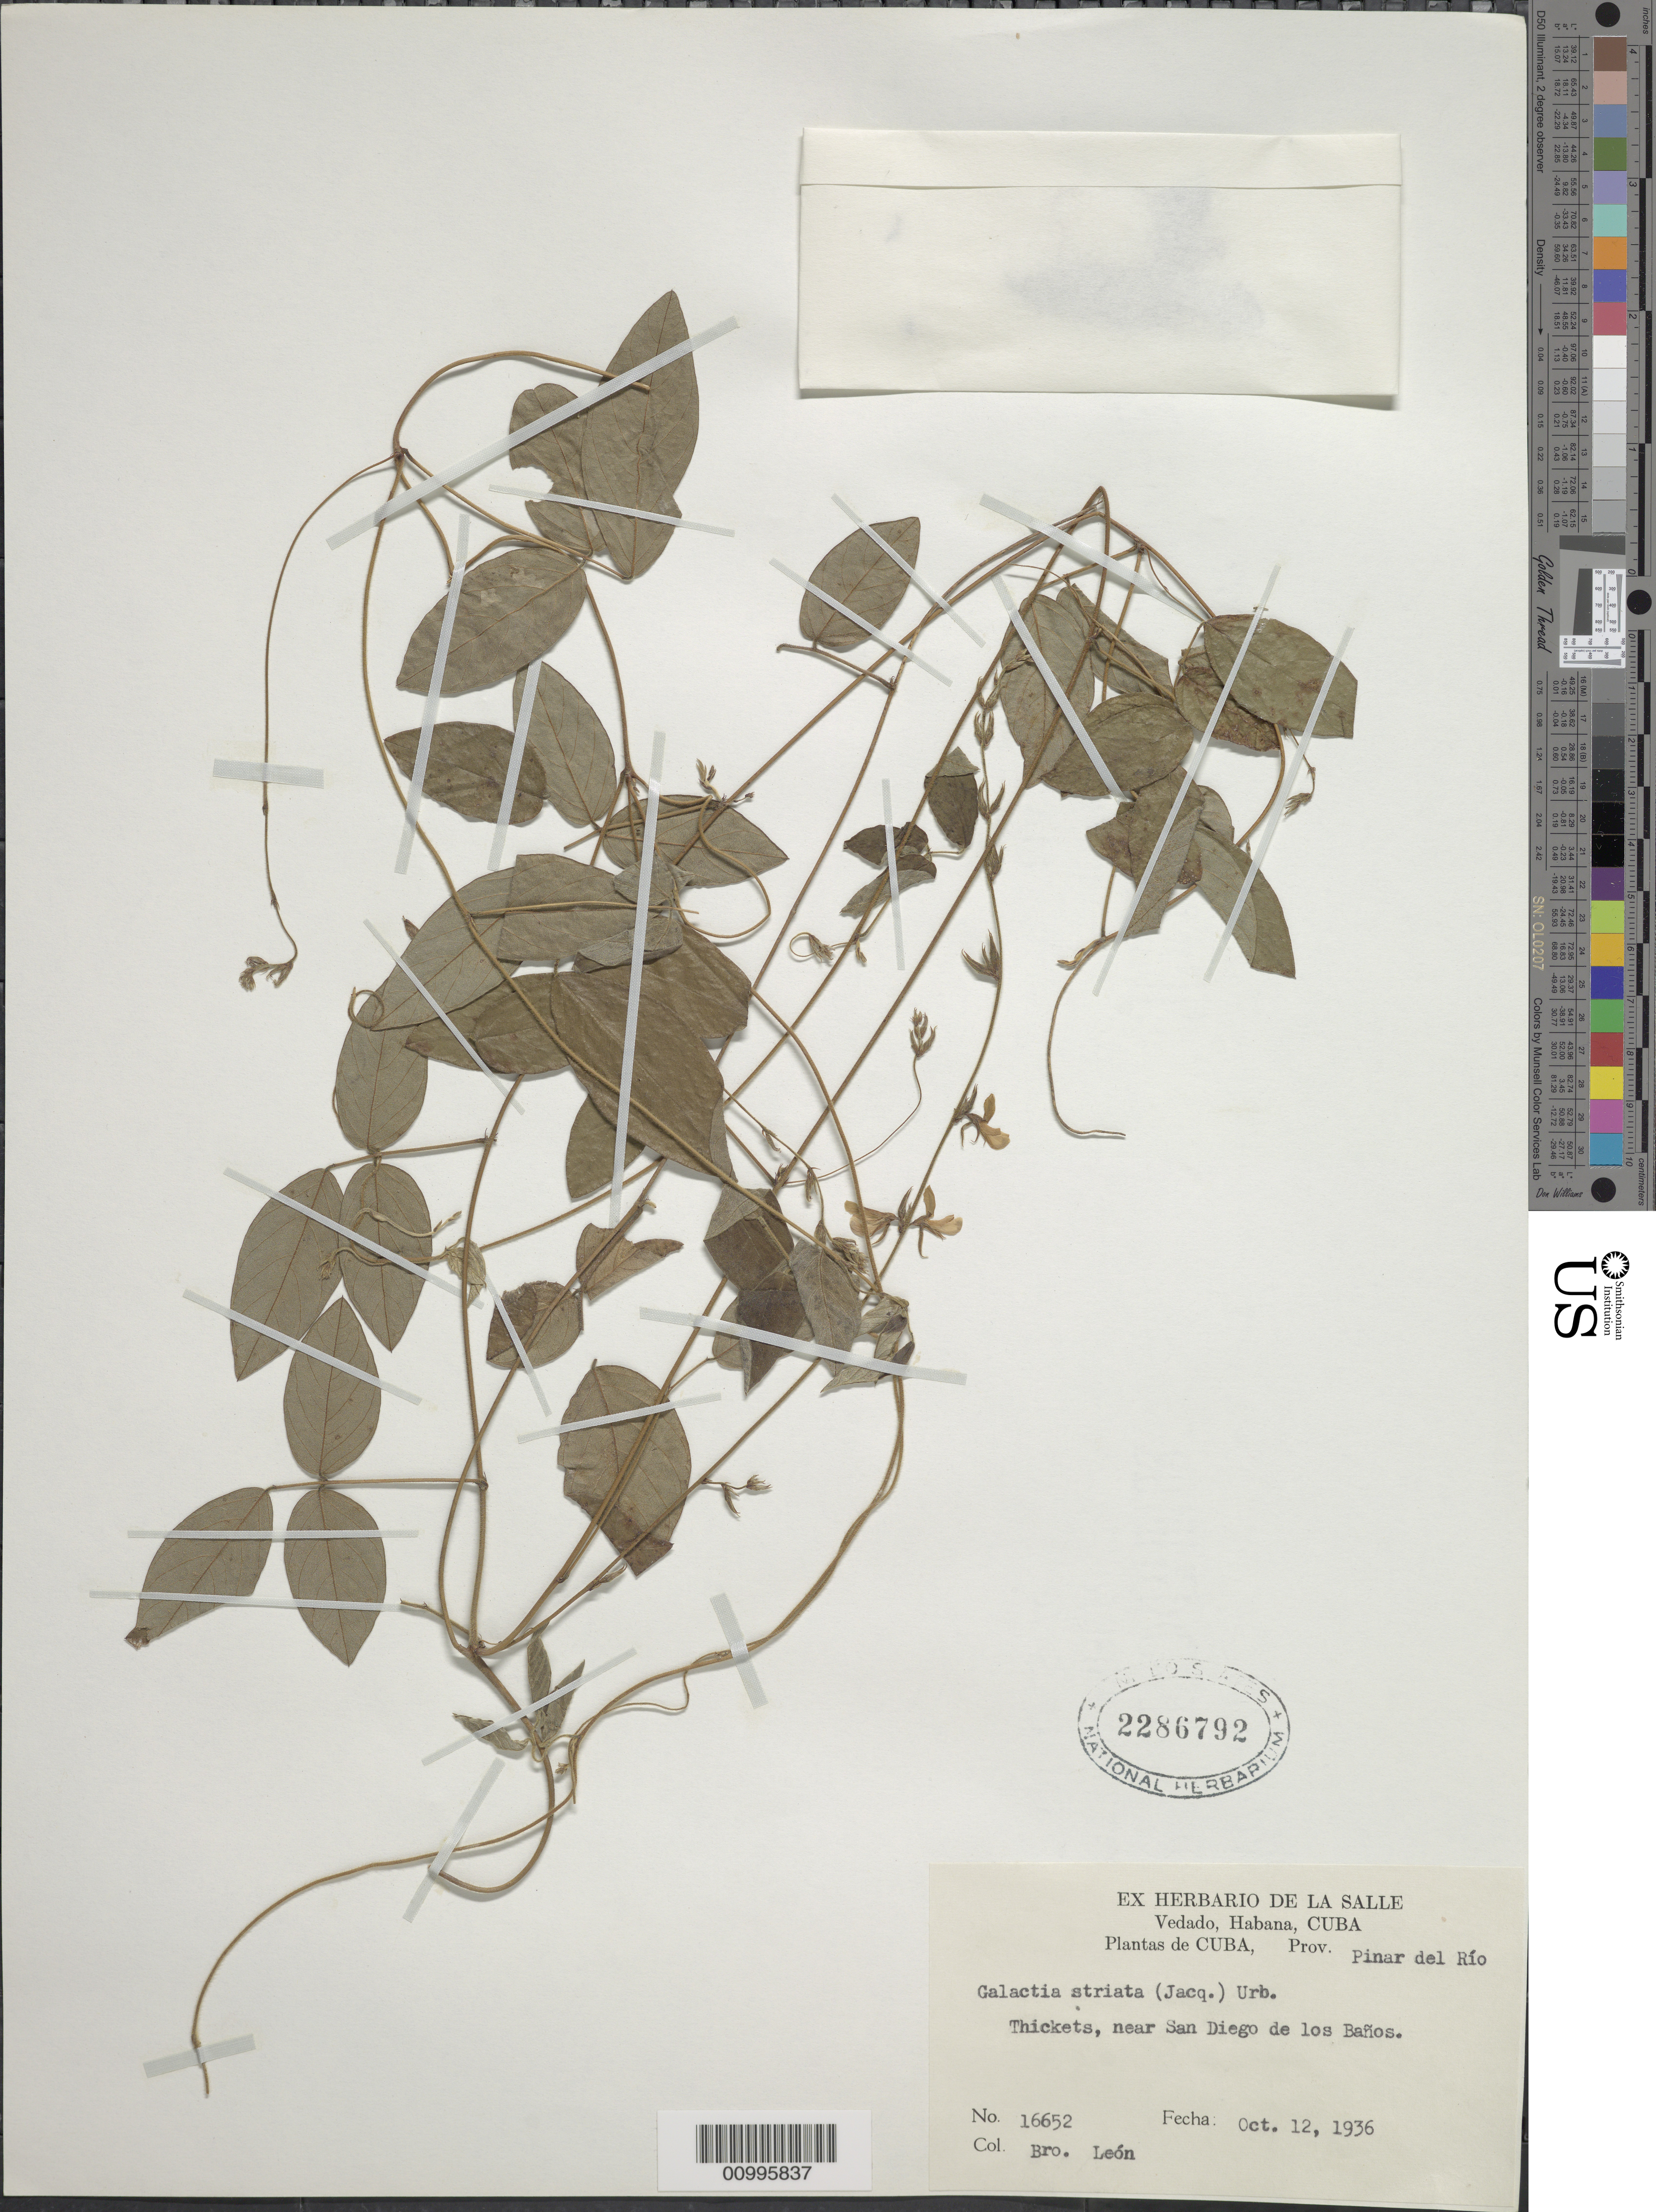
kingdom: Plantae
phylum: Tracheophyta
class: Magnoliopsida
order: Fabales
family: Fabaceae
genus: Galactia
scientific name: Galactia striata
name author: (Jacq.) Urb.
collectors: Bro. León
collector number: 16652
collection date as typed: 12 Oct 1936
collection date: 1936-10-12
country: Cuba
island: Isla de la Juventud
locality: Thickets, near San Diego de los Banos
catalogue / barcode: US 2286792